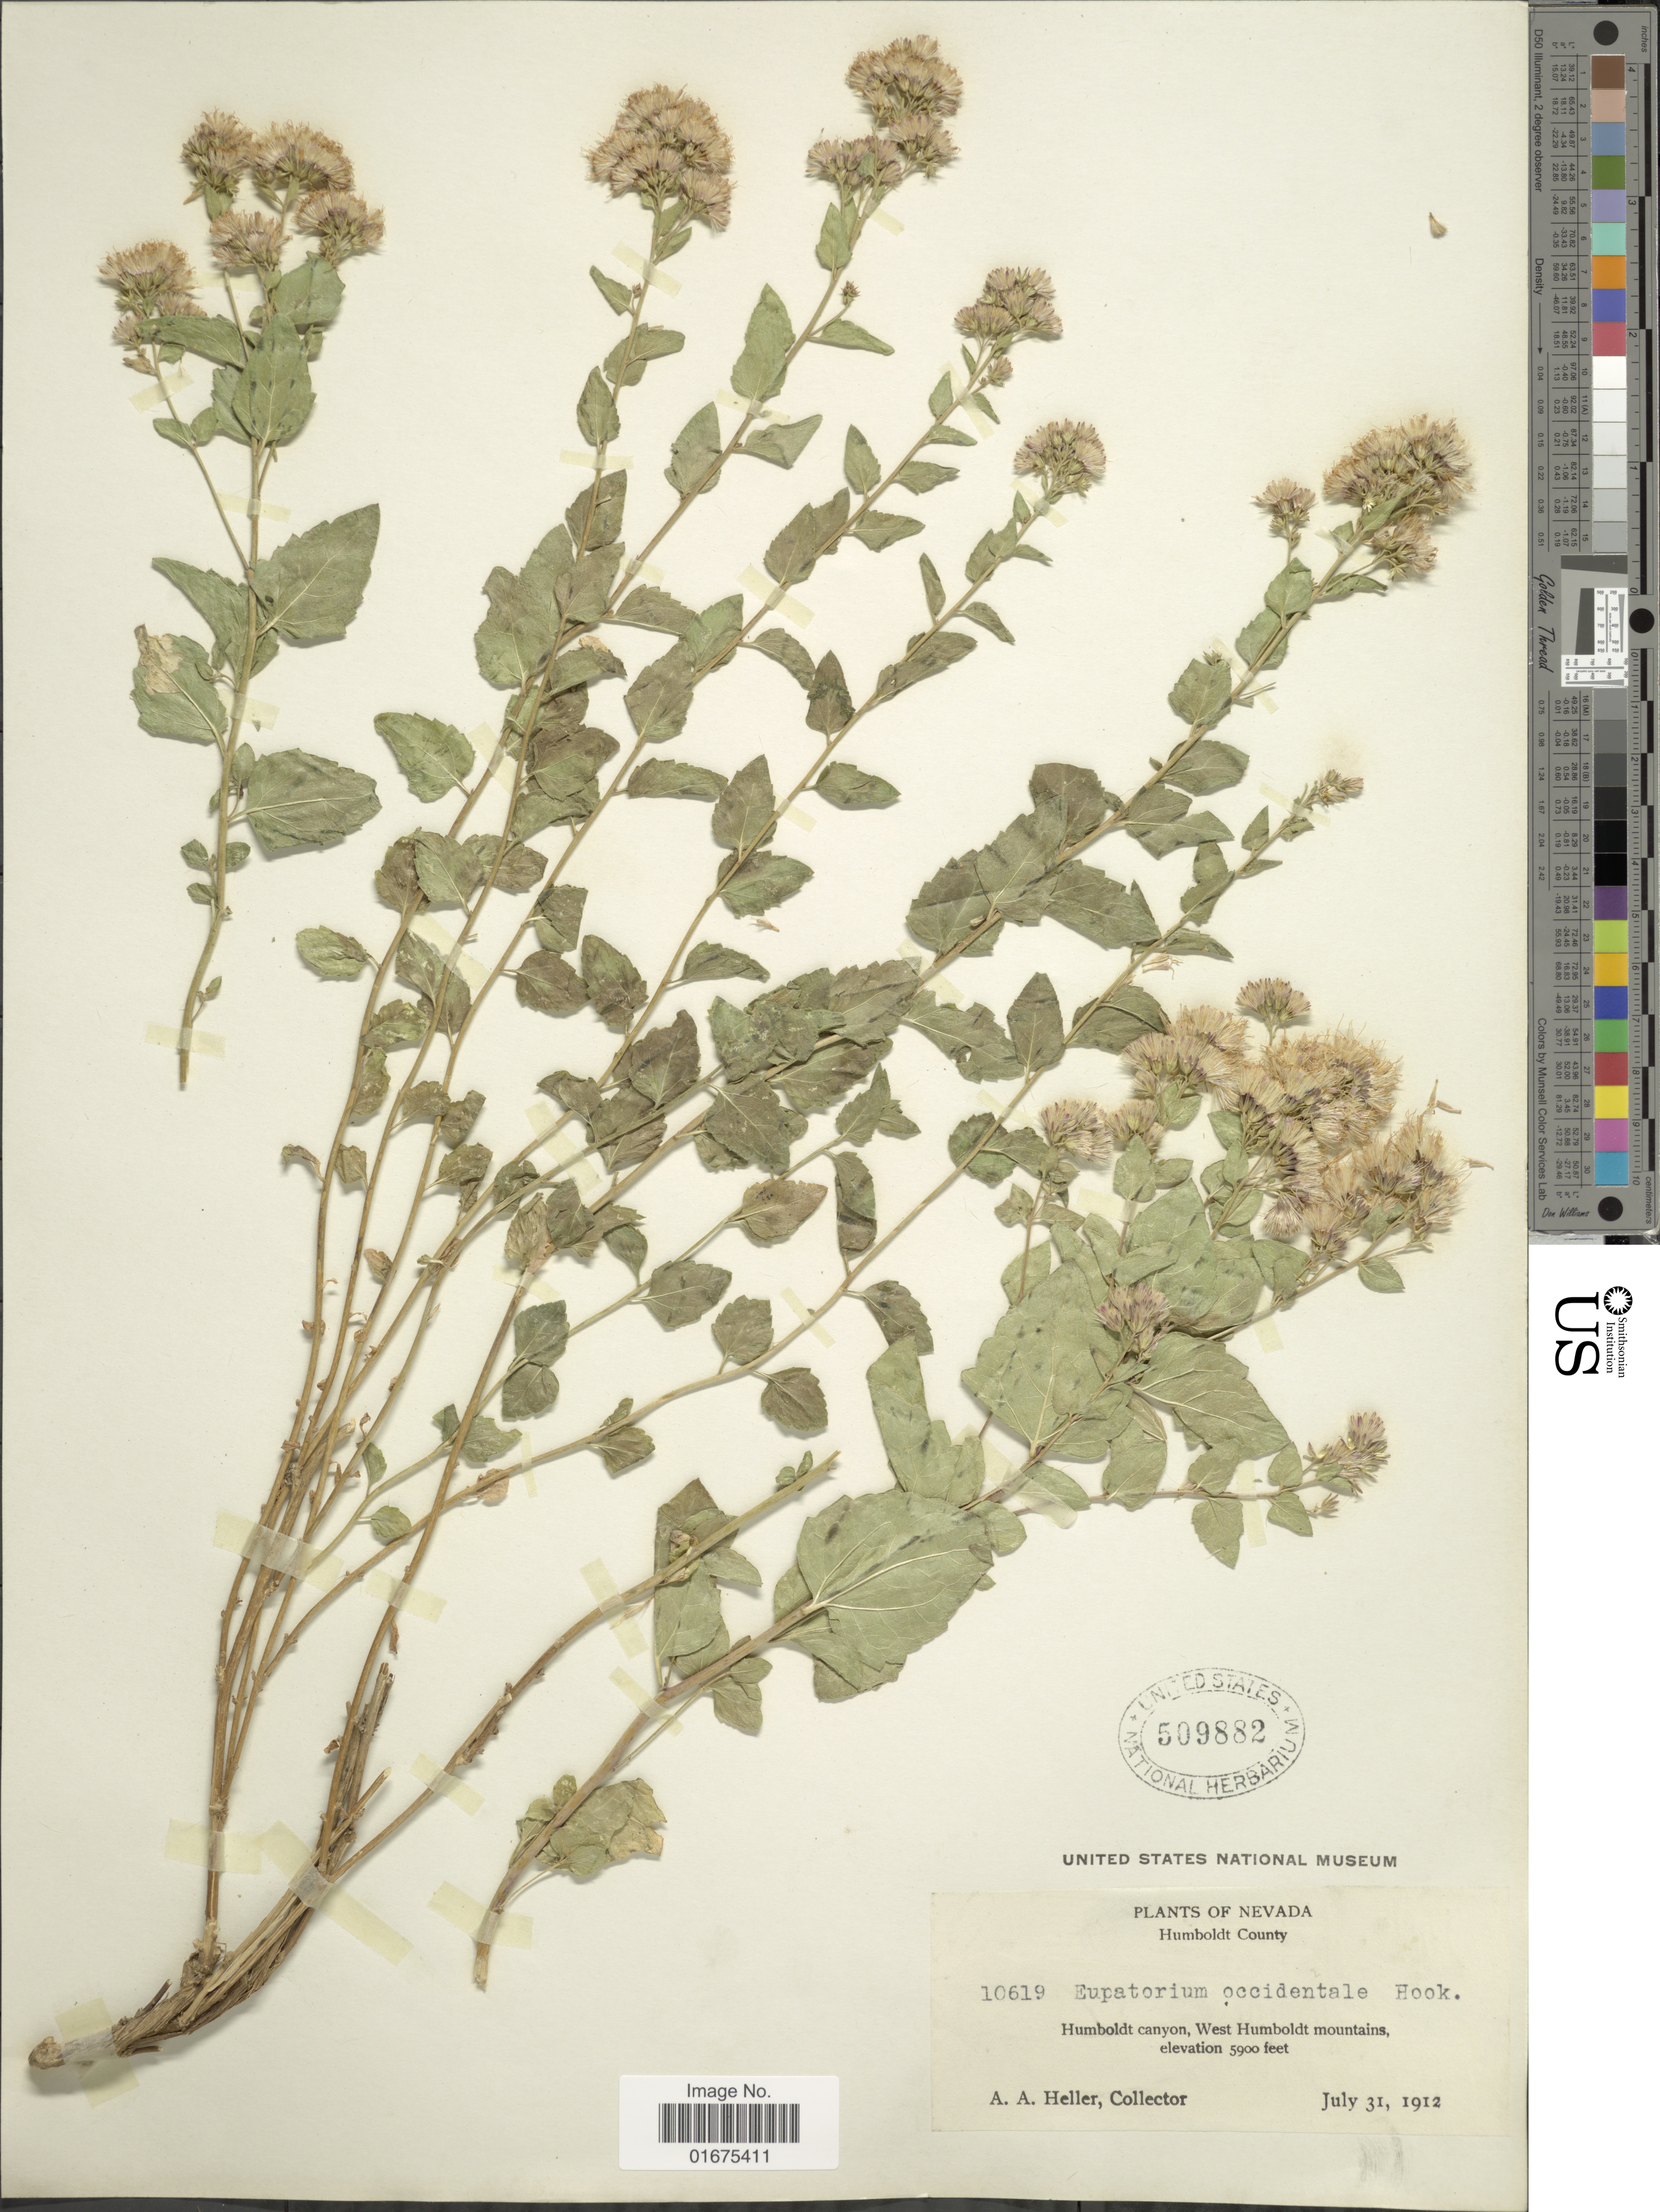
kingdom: Plantae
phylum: Tracheophyta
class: Magnoliopsida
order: Asterales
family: Asteraceae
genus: Ageratina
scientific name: Ageratina occidentalis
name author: (Hook.) R.M. King & H. Rob.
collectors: A. A. Heller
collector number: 10619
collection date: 1912-07-31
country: United States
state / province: Nevada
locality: Humboldt County, Humboldt Canyon, West Humboldt Mountains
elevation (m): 1798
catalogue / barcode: US 509882